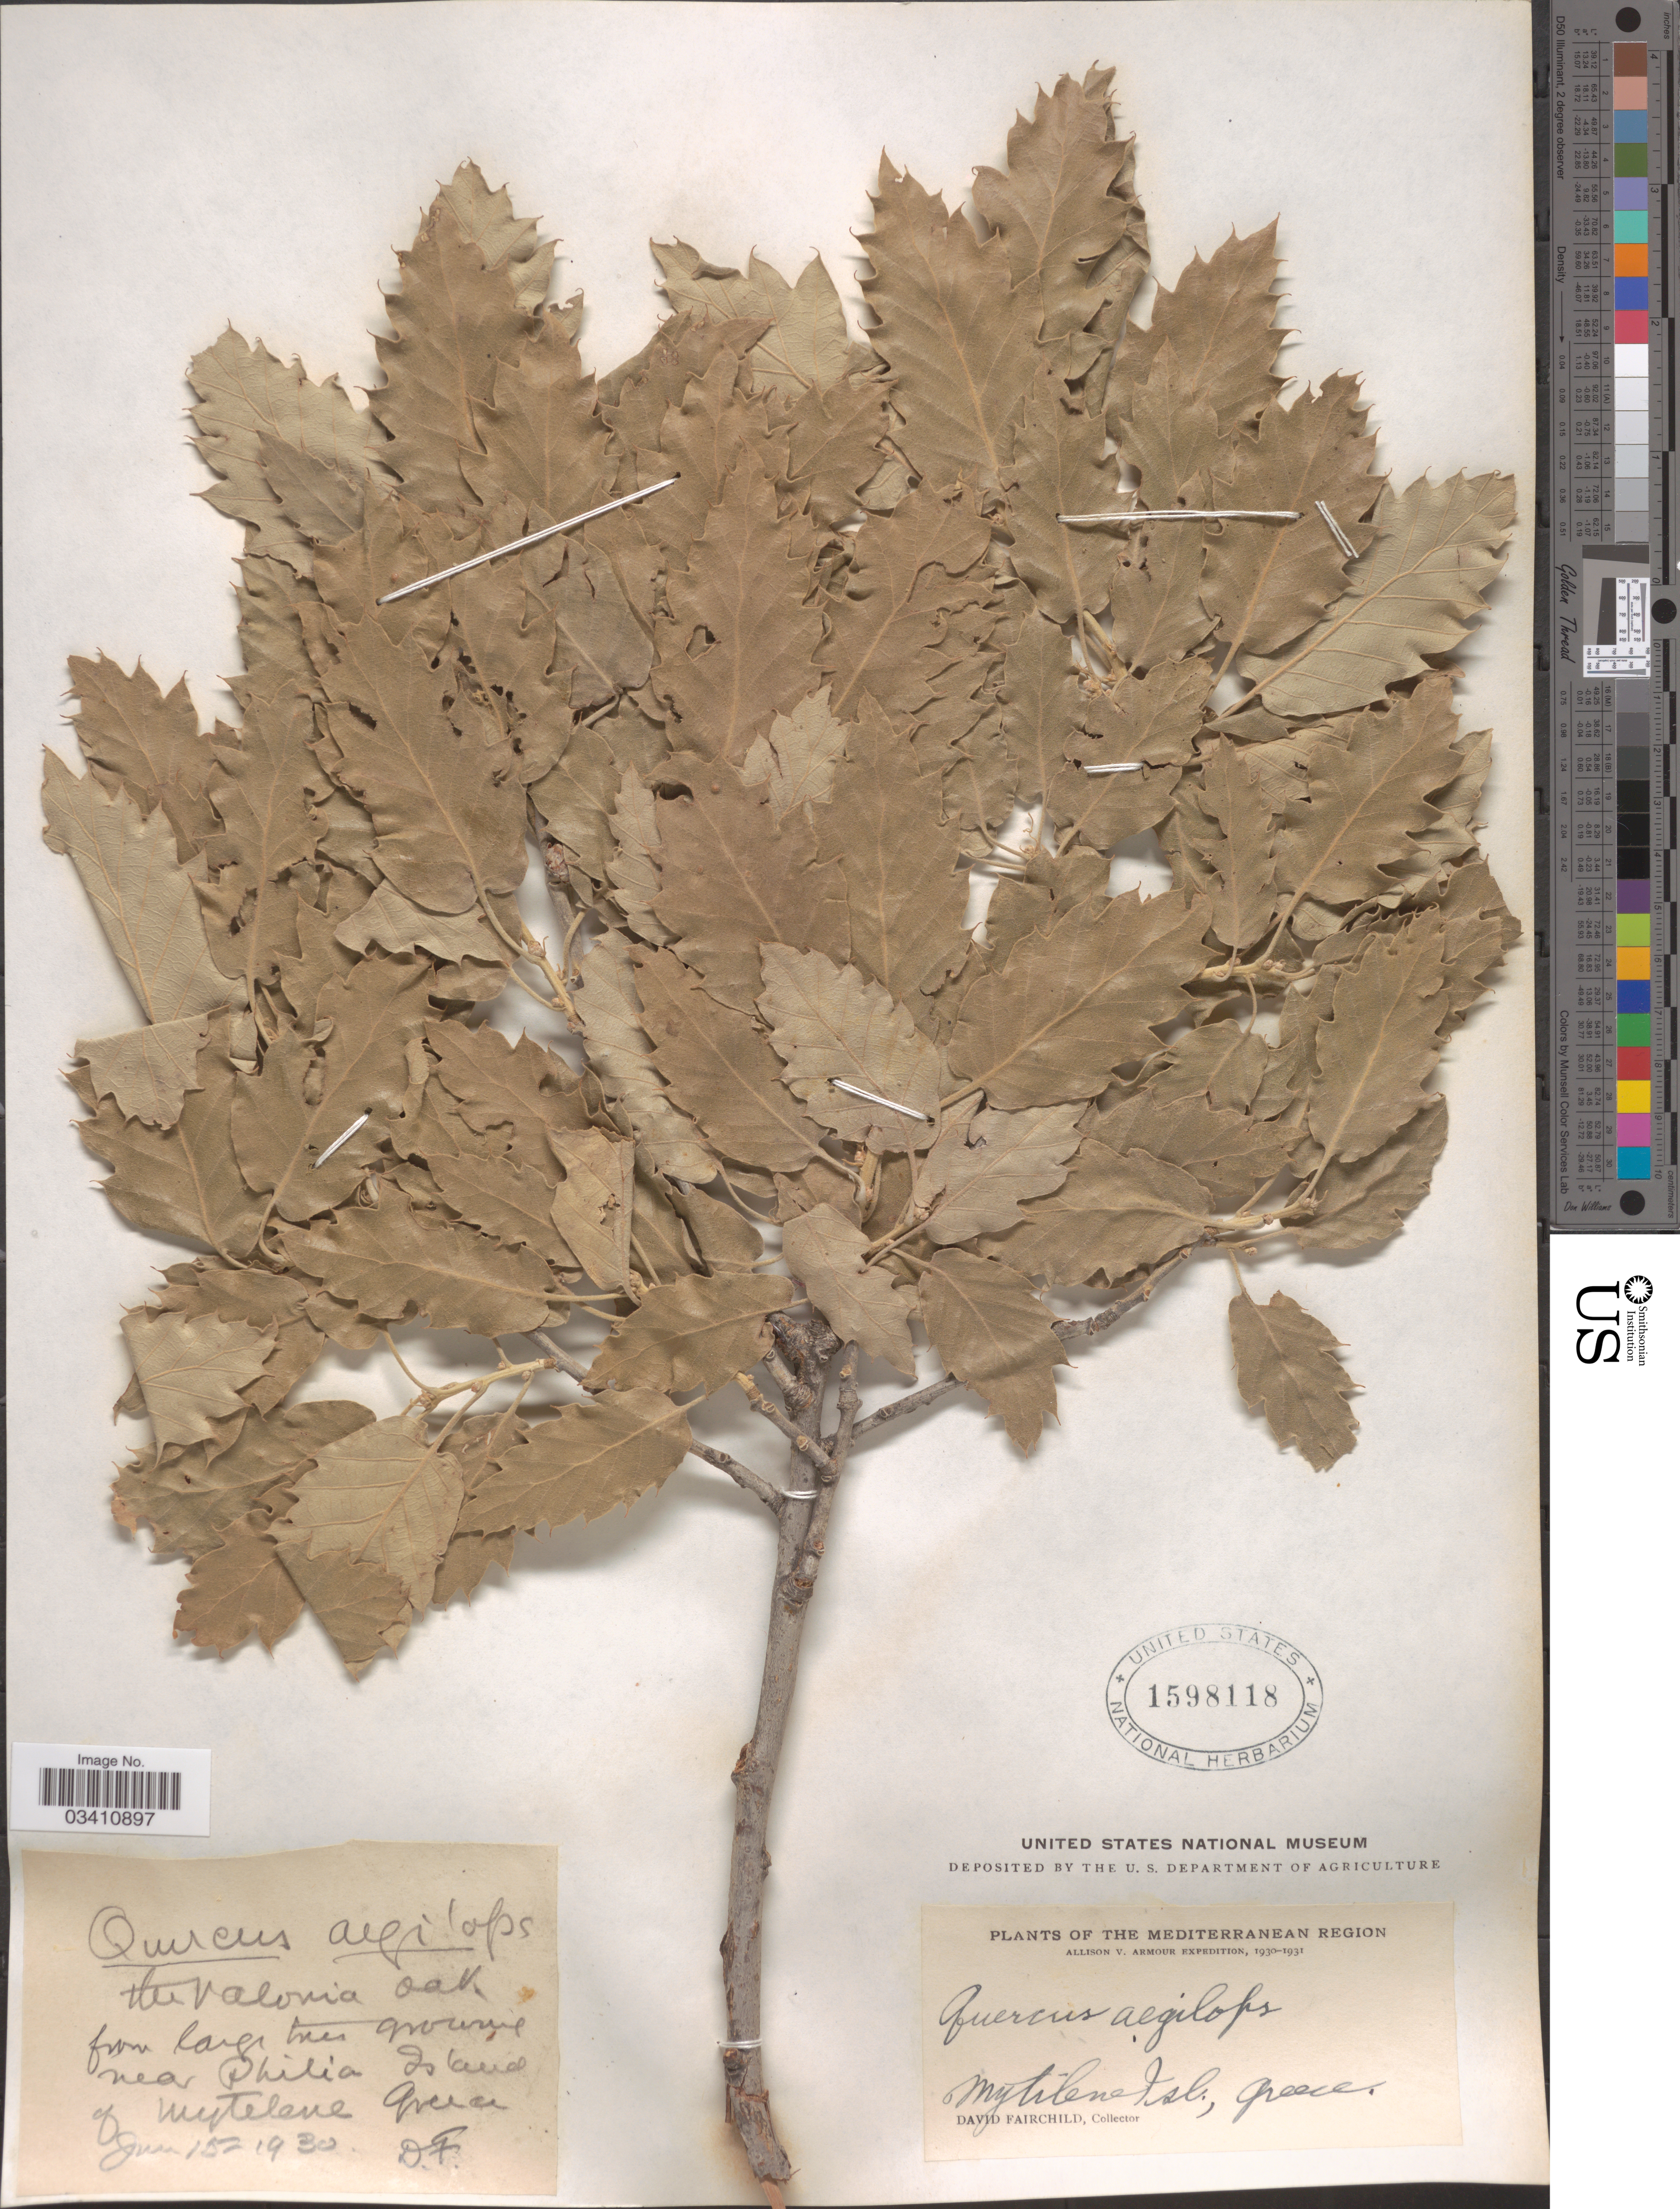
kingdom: Plantae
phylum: Tracheophyta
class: Magnoliopsida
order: Fagales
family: Fagaceae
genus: Quercus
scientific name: Quercus aegilops L., nom. illeg.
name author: L.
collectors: D. Fairchild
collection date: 1930-06-15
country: Greece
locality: The Mediterranean Region. Near Philia Island Mytelene.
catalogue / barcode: US 1598118